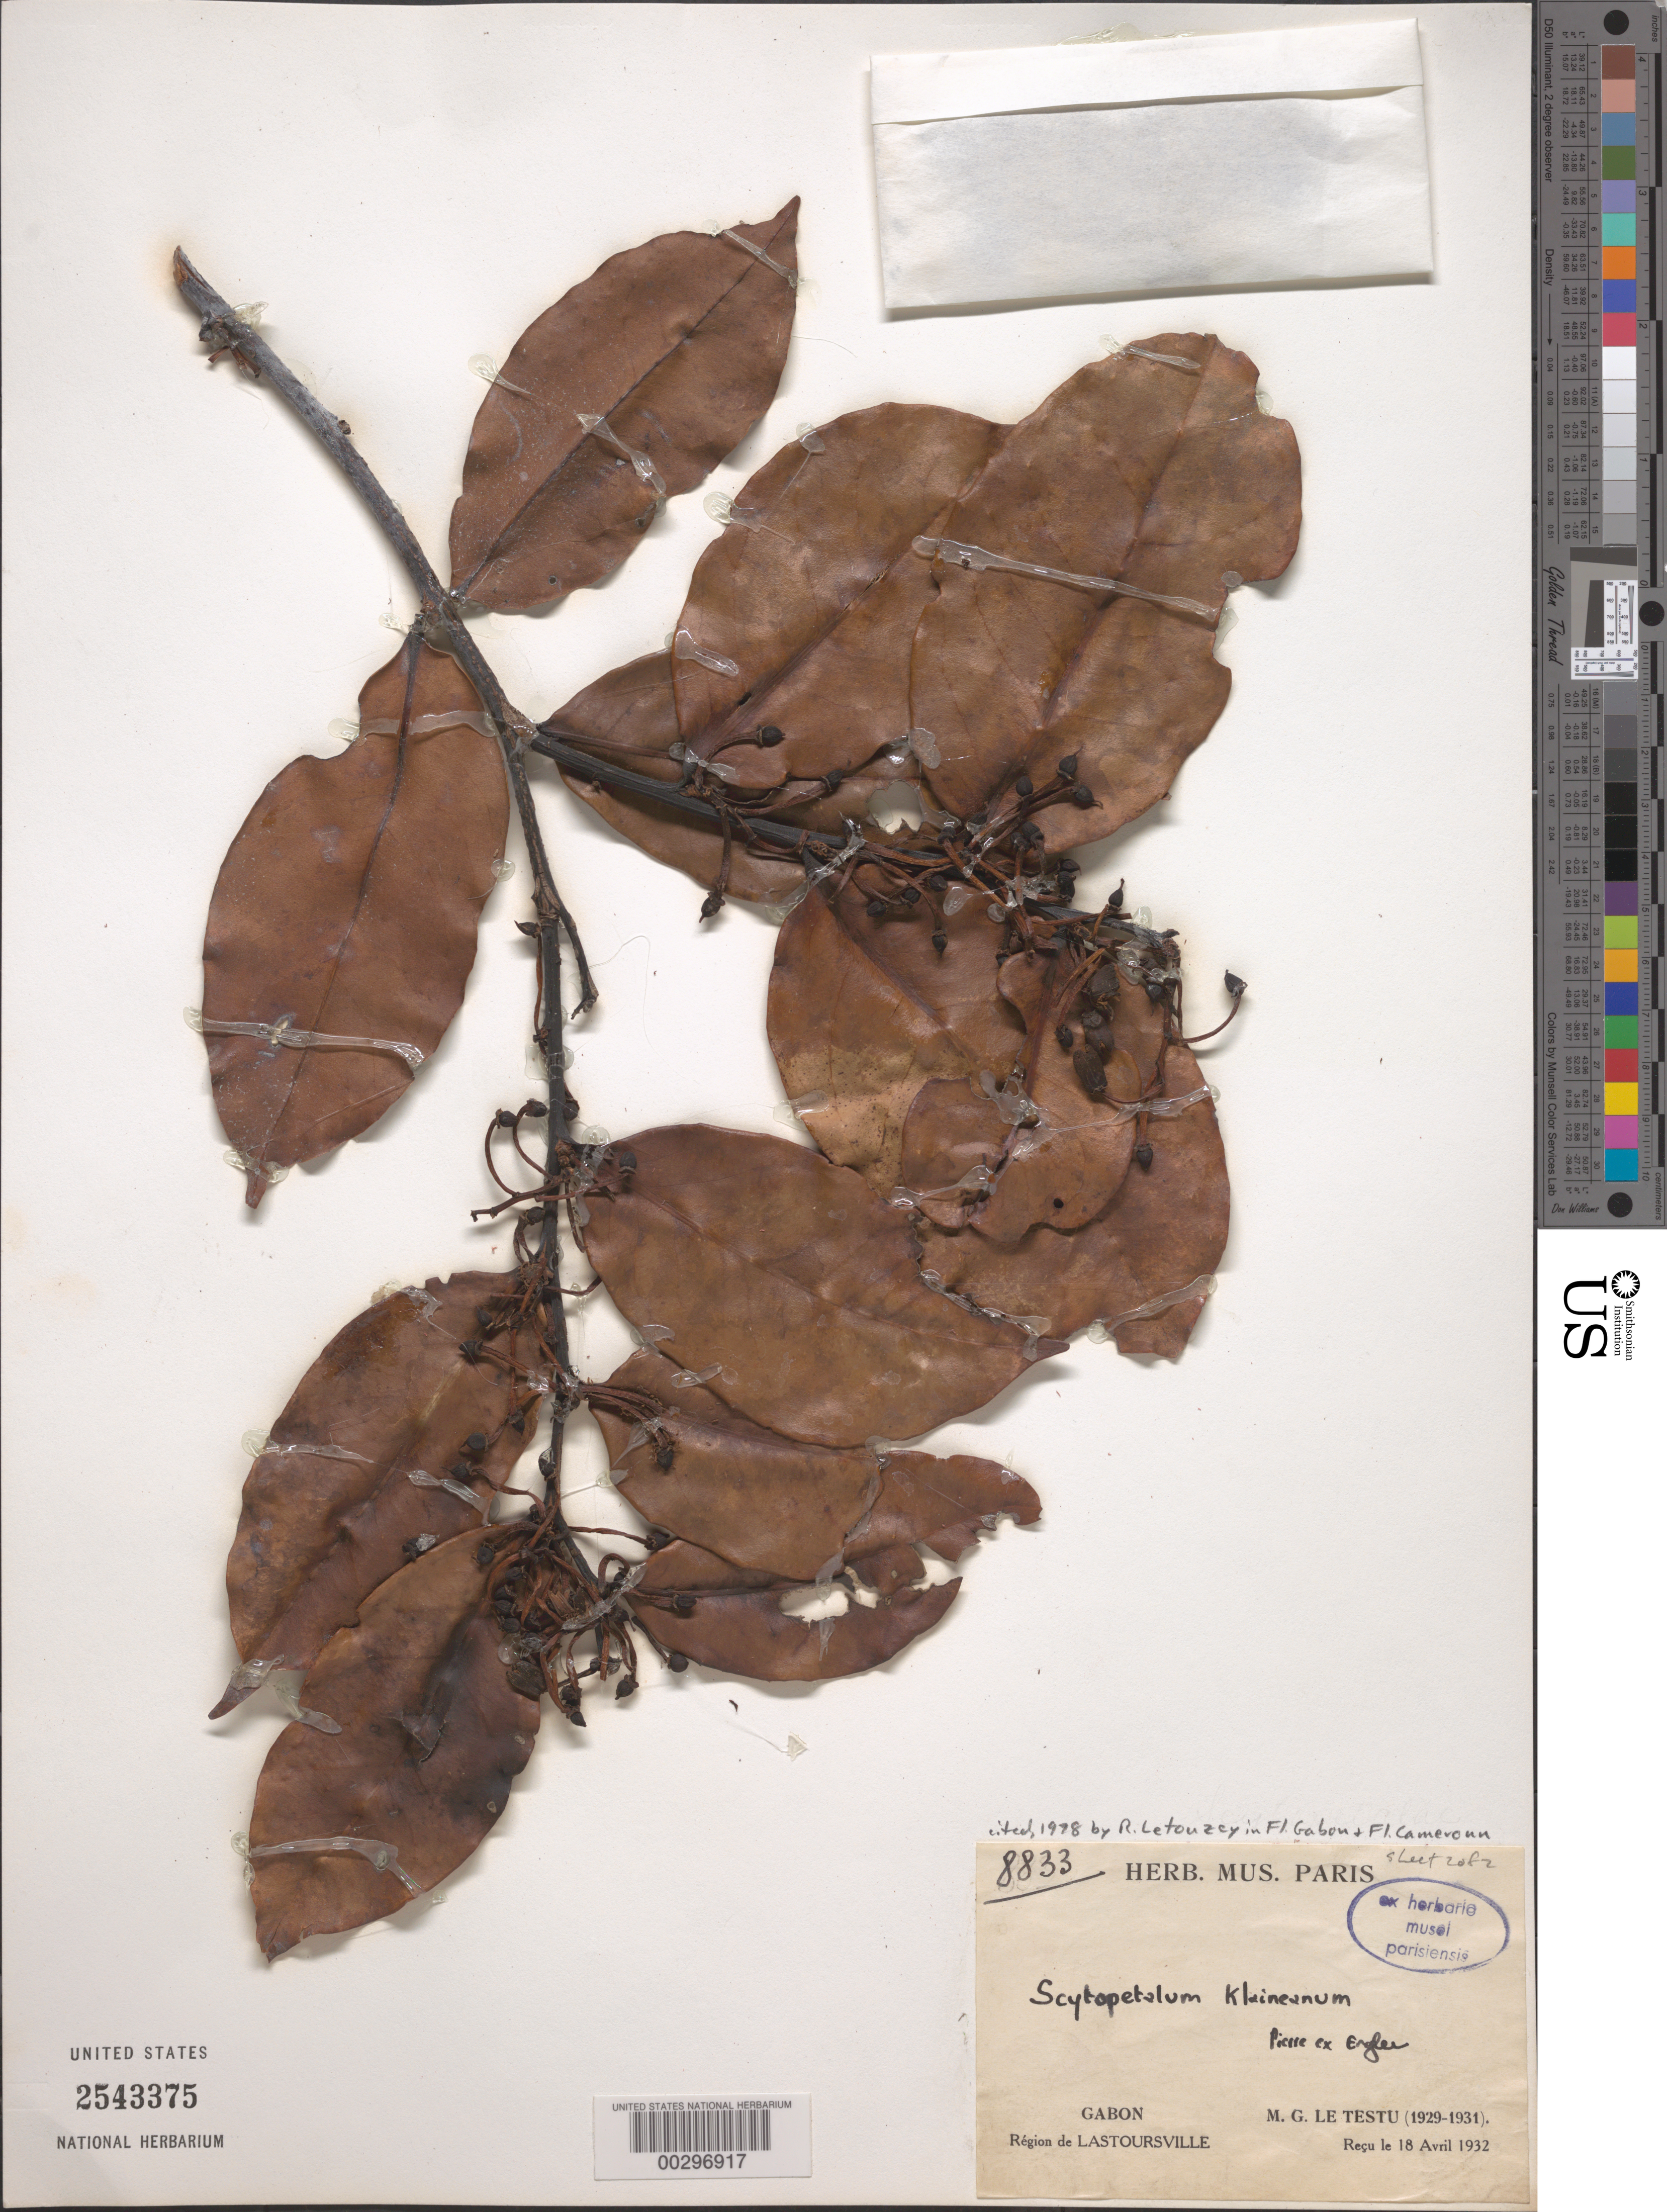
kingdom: Plantae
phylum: Tracheophyta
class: Magnoliopsida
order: Ericales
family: Lecythidaceae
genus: Scytopetalum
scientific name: Scytopetalum klaineanum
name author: Pierre ex Engl.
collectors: G. Le Testu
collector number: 8833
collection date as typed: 1929 to -- -- 1931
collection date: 1929/1931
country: Gabon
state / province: Ogooué-lolo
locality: Region du Lastoursville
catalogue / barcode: US 2543375